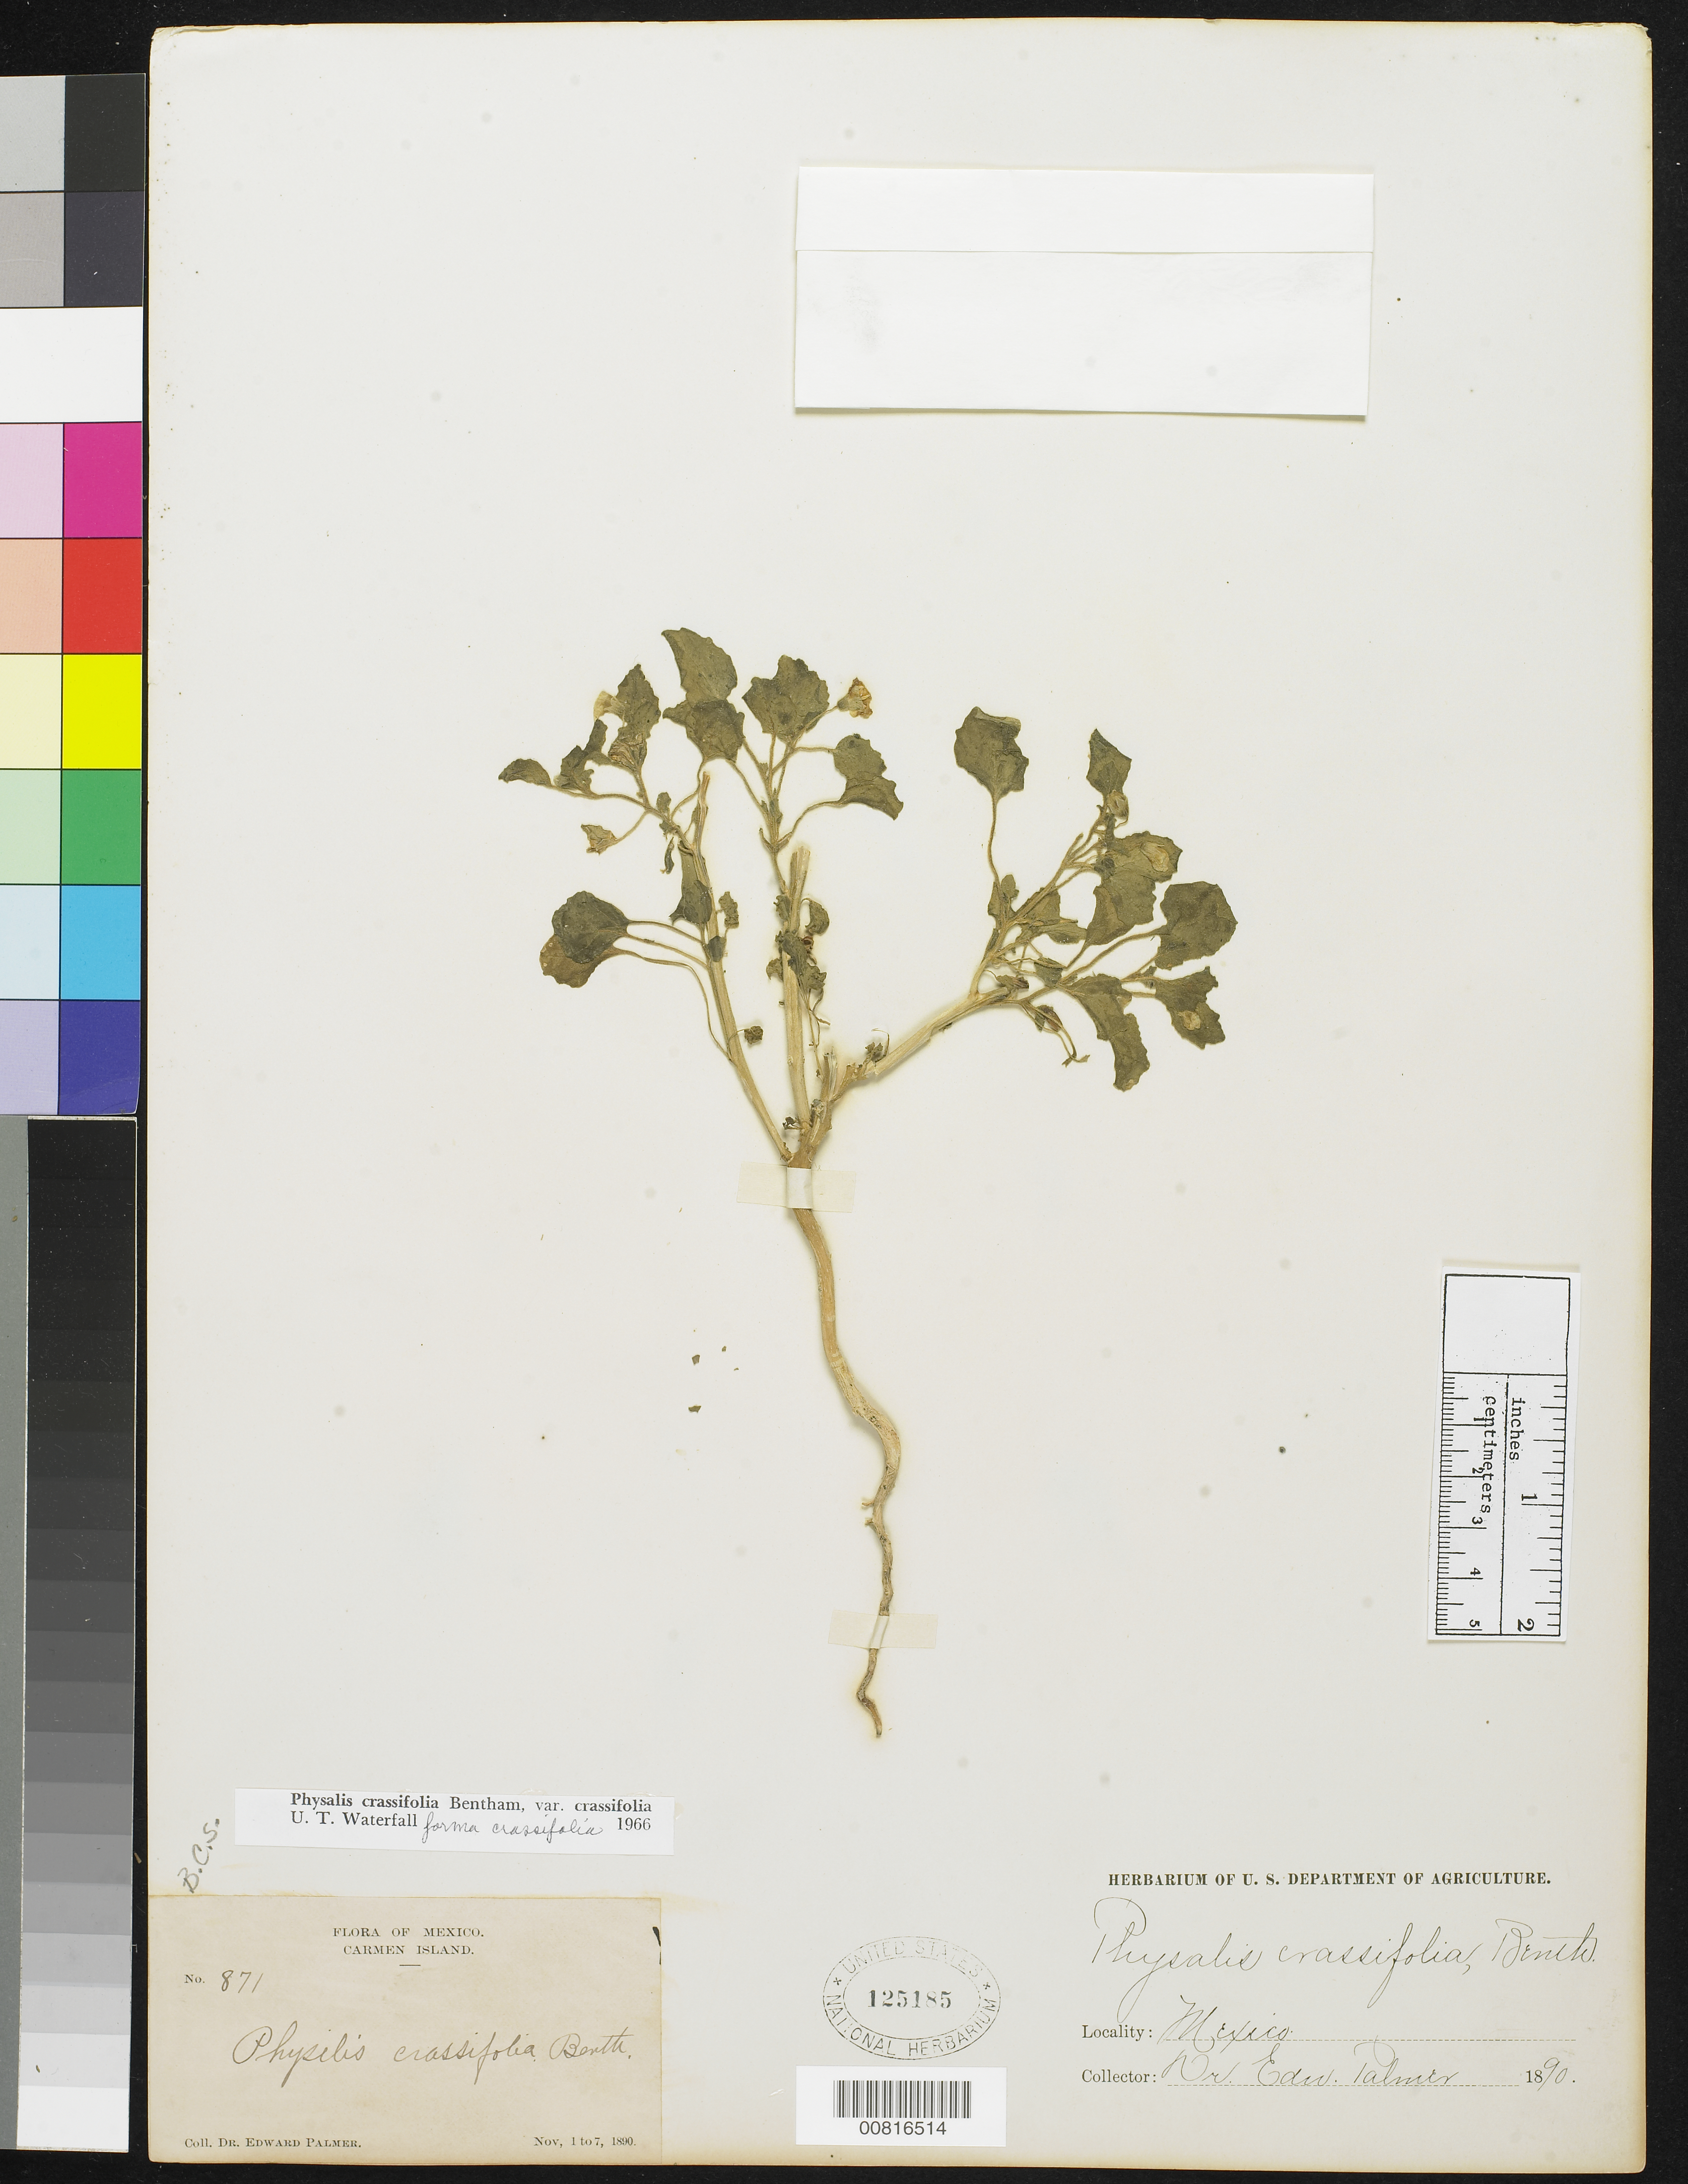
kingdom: Plantae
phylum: Tracheophyta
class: Magnoliopsida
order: Solanales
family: Solanaceae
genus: Physalis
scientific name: Physalis crassifolia var. crassifolia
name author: Benth.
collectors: E. Palmer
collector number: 871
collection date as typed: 01 Nov 1890 to 07 Nov 1890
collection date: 1890-11-01/1890-11-07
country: Mexico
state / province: Baja California Sur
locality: Carmen Island, Baja California Sur.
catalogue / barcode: US 125185